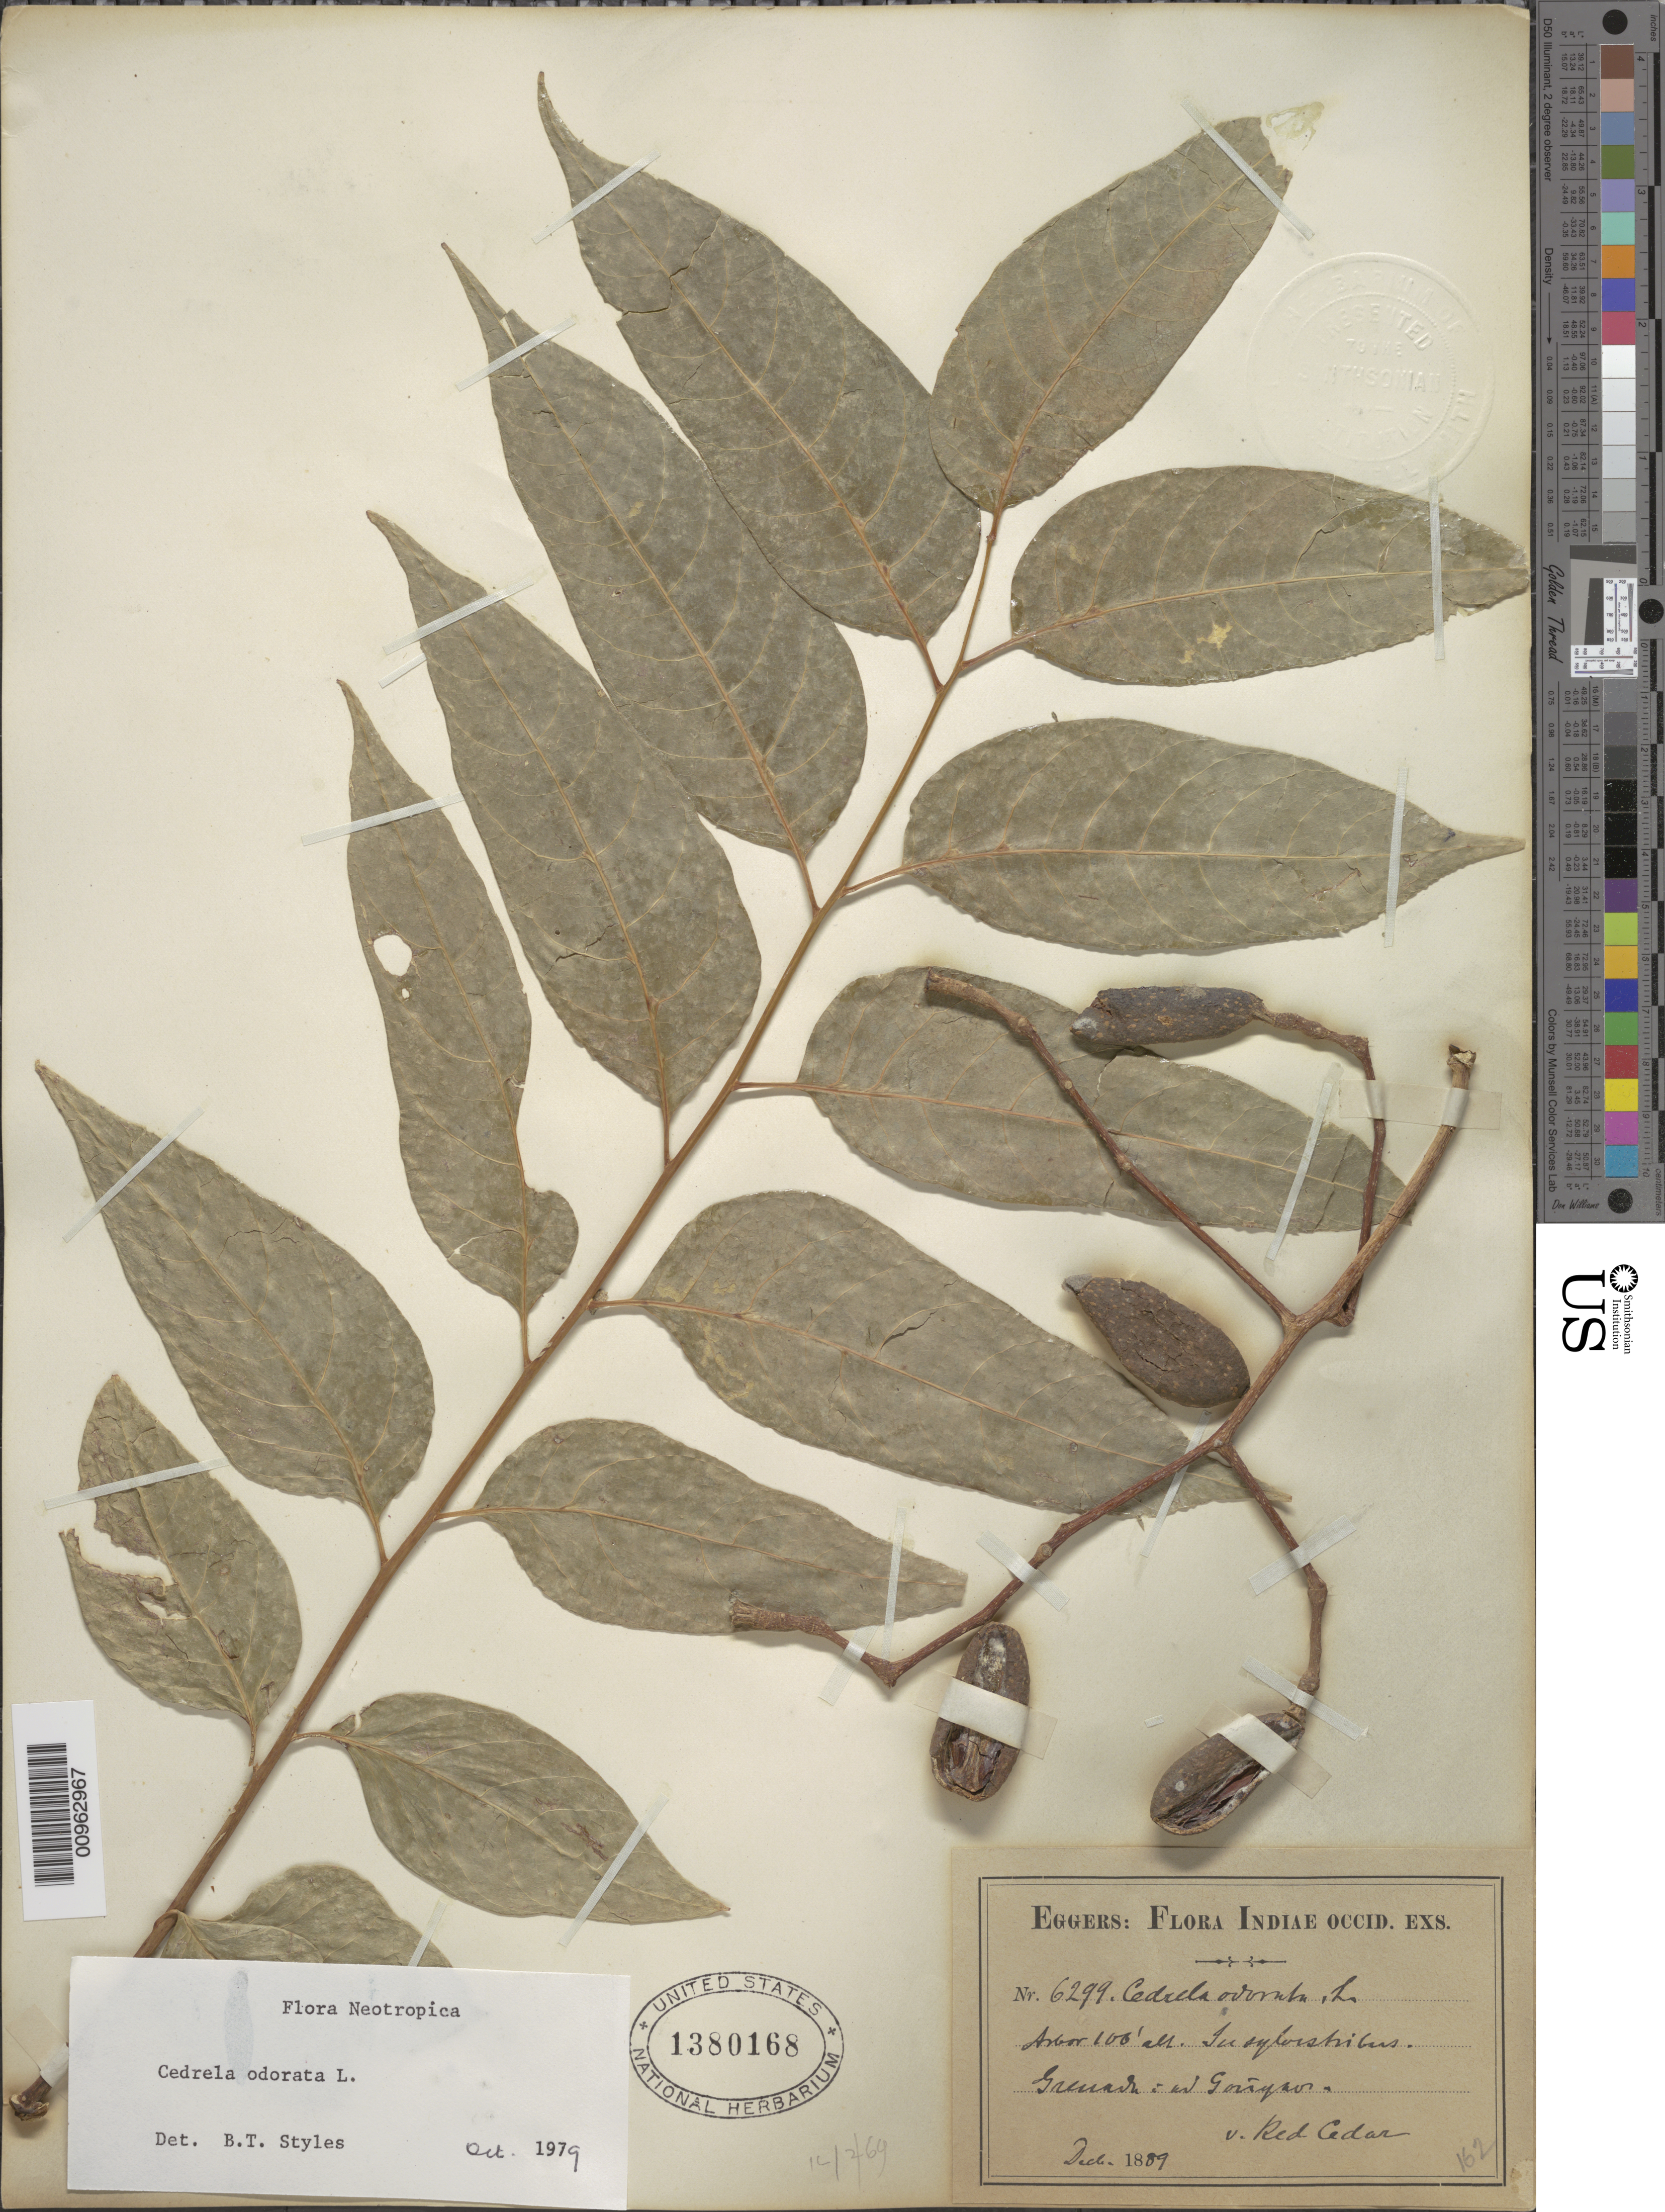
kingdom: Plantae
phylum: Tracheophyta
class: Magnoliopsida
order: Sapindales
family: Meliaceae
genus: Cedrela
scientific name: Cedrela odorata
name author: L.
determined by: Styles, B. T.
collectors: H. F. A. von Eggers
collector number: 6299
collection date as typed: Dec 1889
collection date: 1889-12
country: Grenada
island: Grenada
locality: Ad "Gorígaos"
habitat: In sylvistribus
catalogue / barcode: US 1380168